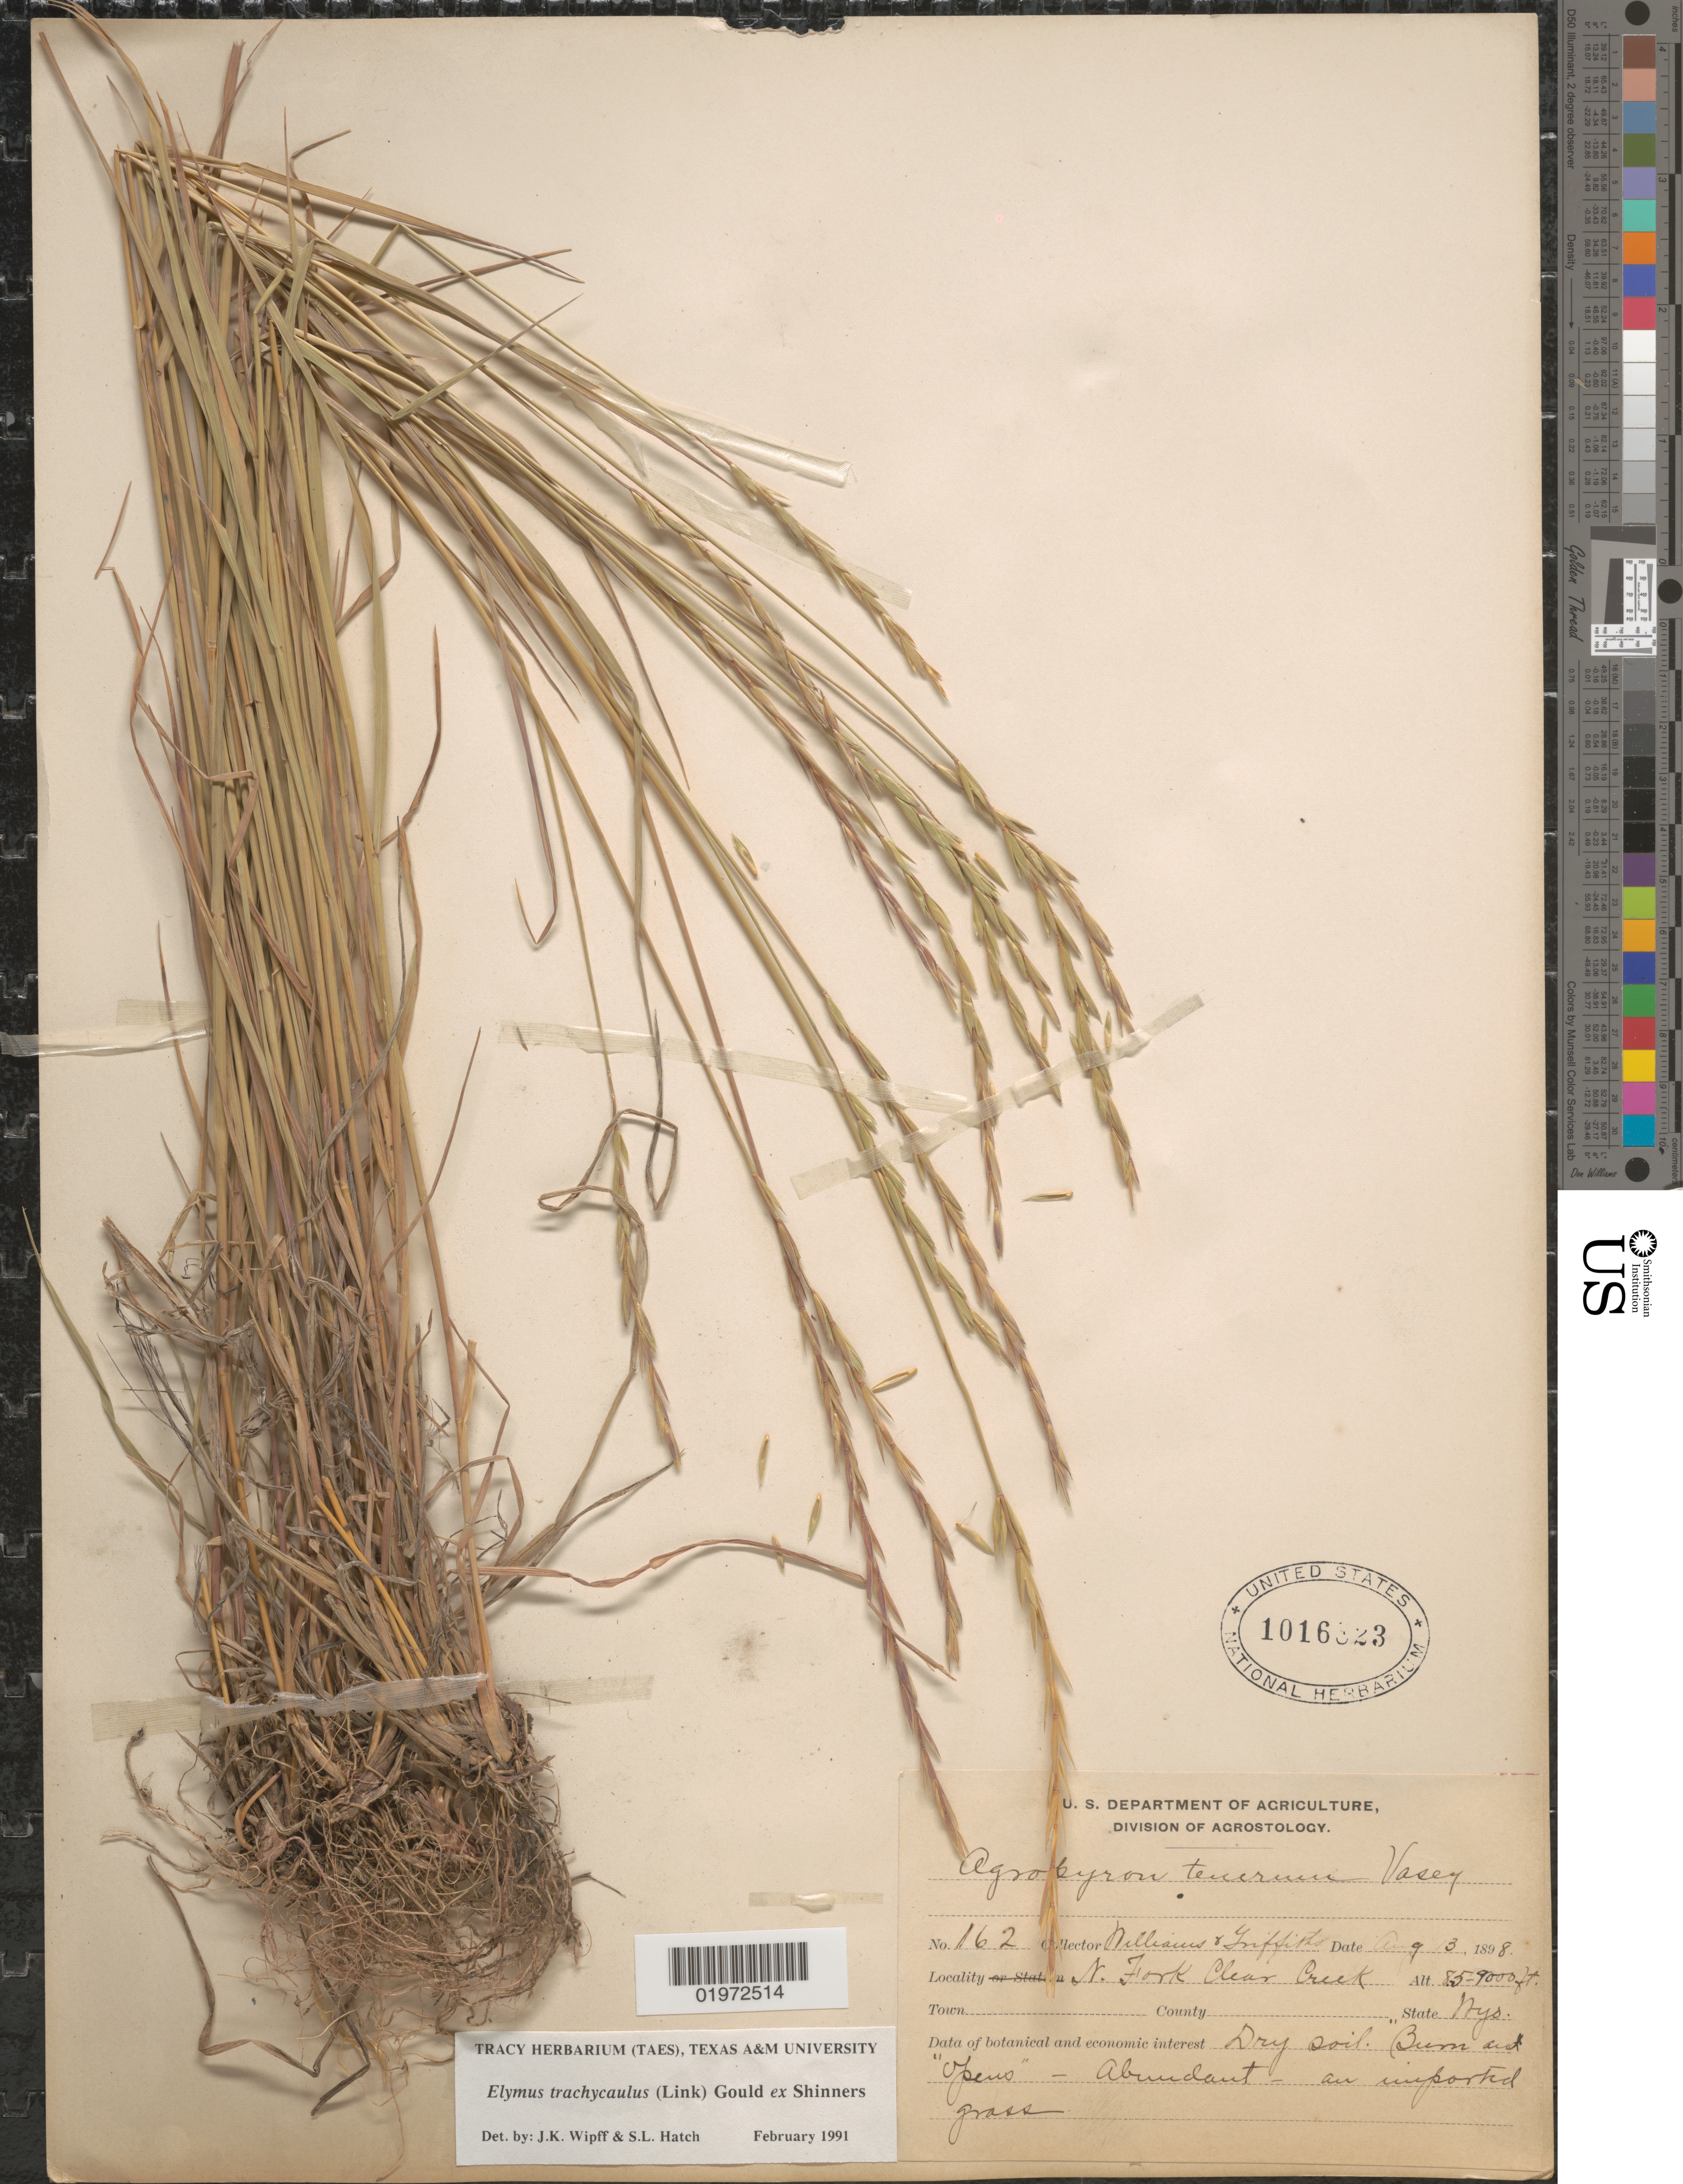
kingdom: Plantae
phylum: Tracheophyta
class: Liliopsida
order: Poales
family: Poaceae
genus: Elymus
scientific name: Elymus trachycaulus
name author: (Link) Gould ex Shinners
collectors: -- Williams & -- Griffiths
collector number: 162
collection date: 1898-08-13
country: United States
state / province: Wyoming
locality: N. Fork Clear Creek.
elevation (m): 2591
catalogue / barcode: US 1016323